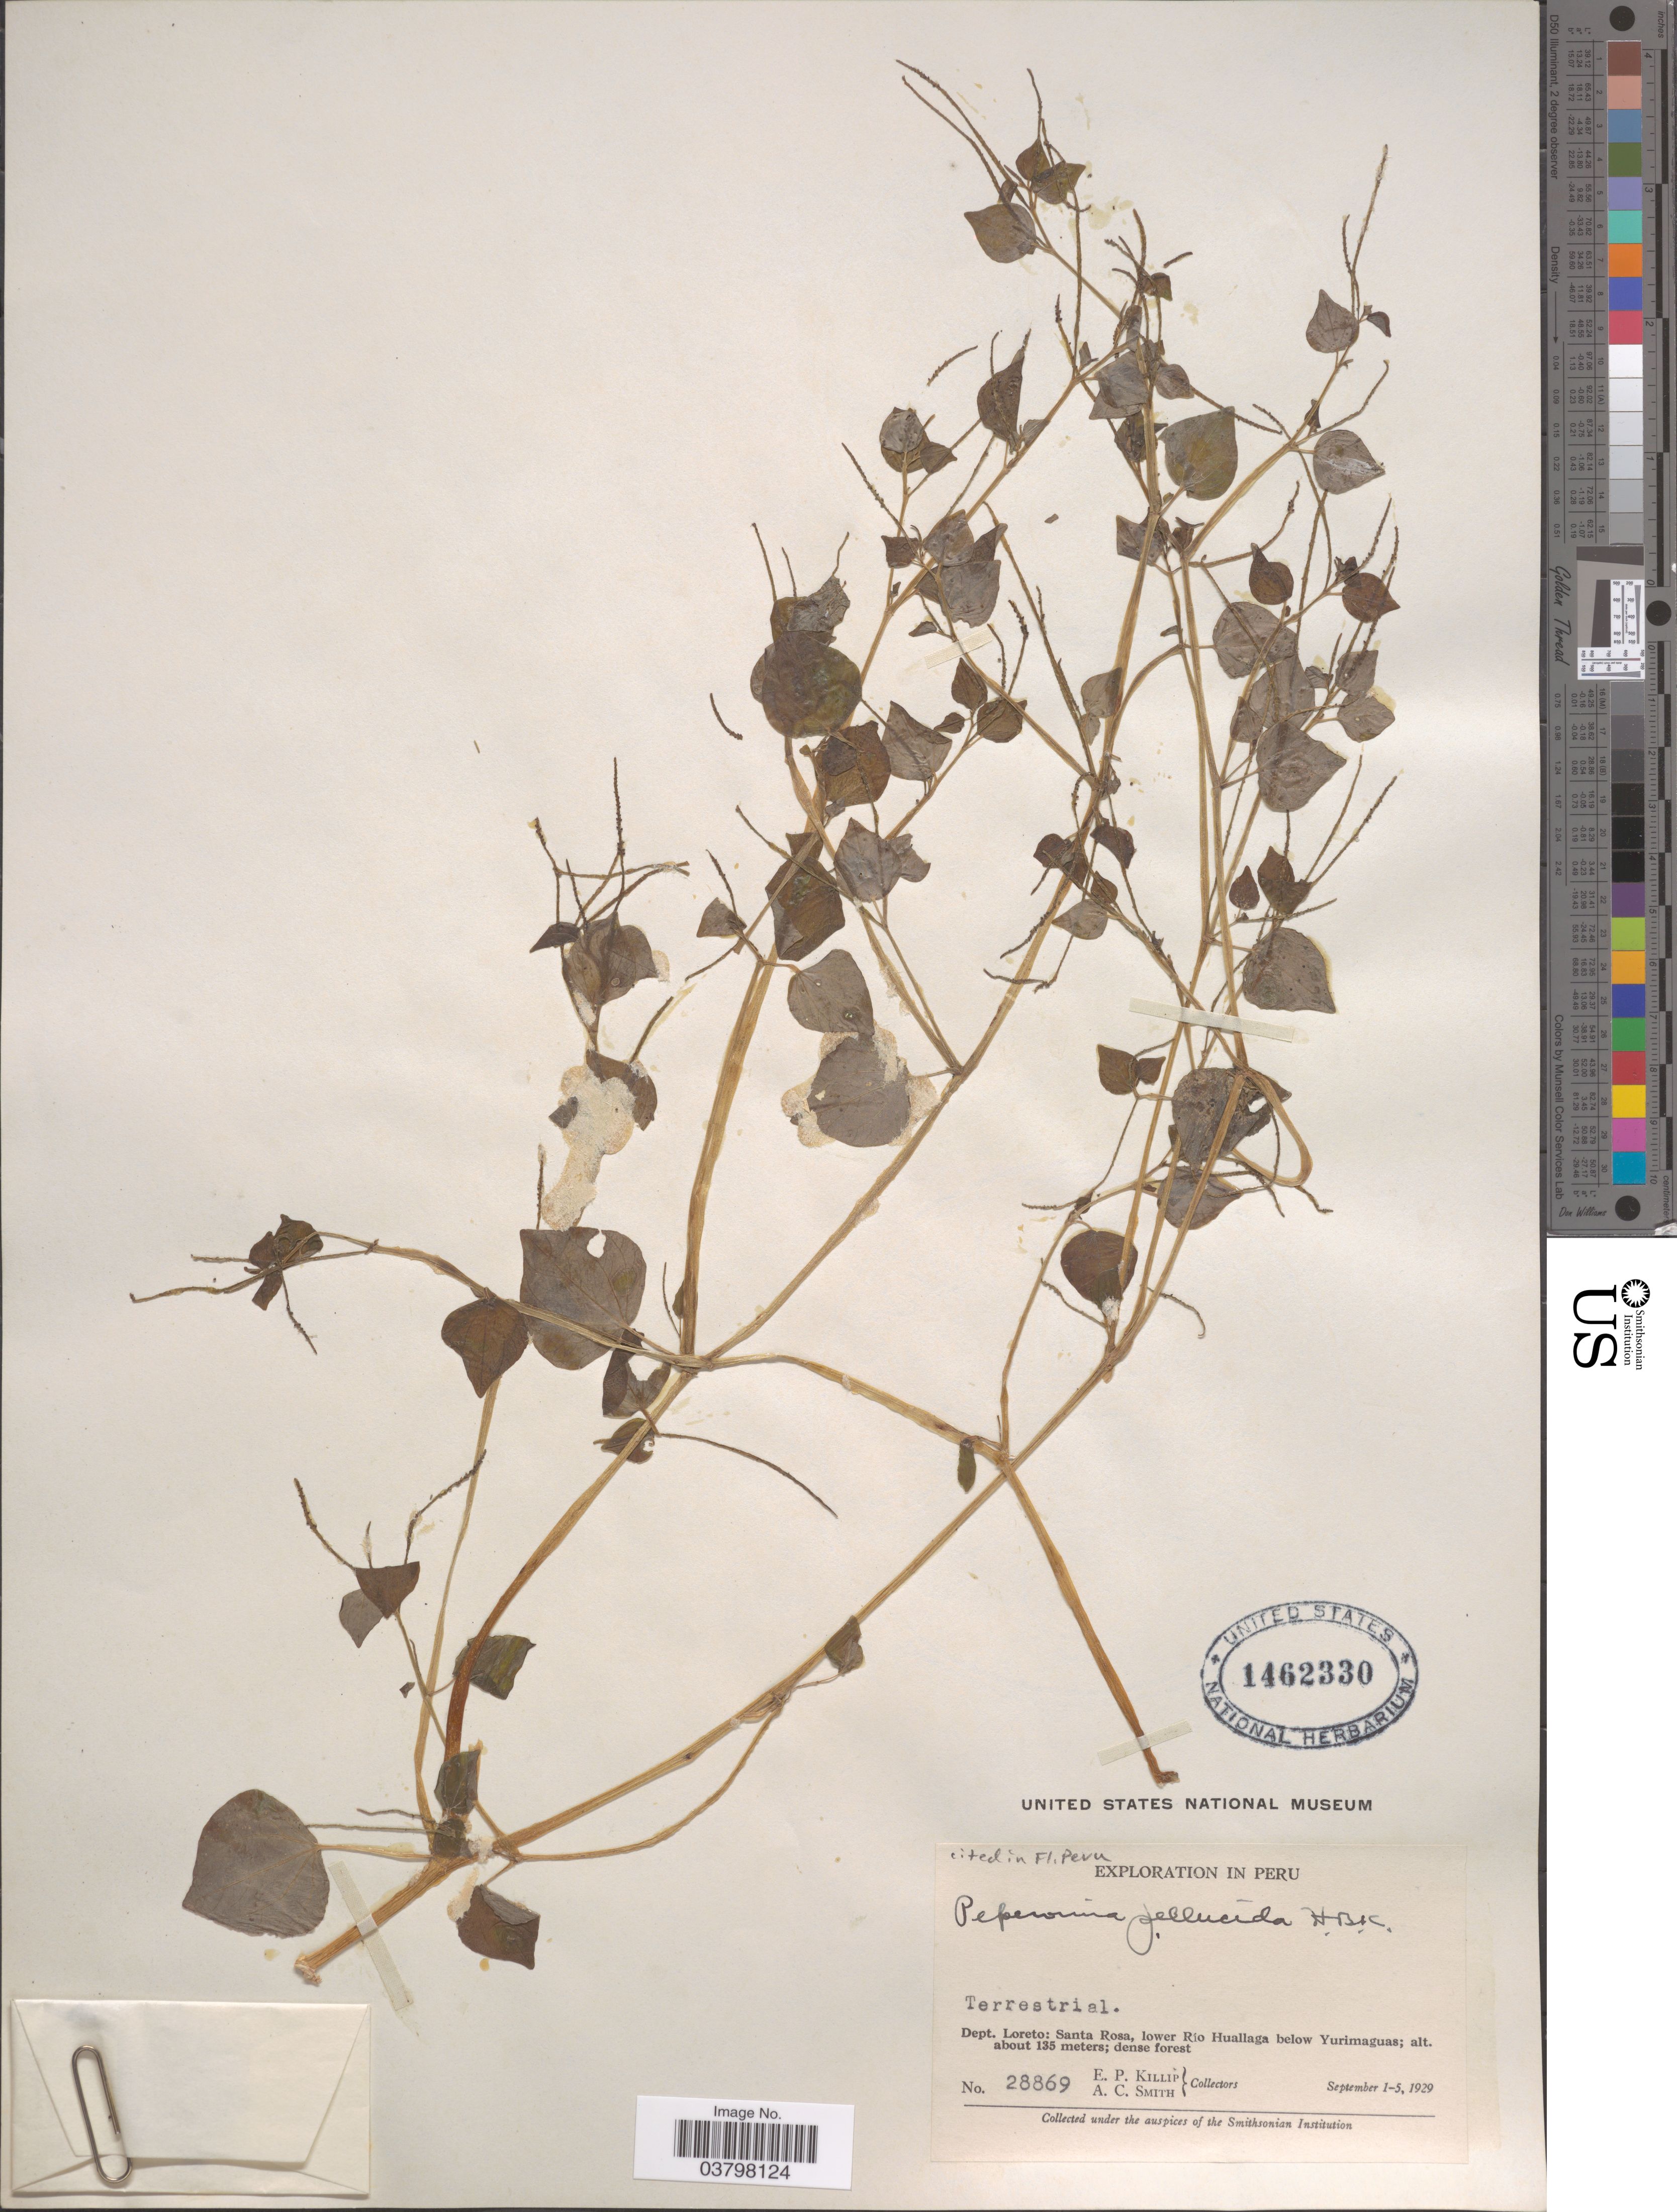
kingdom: Plantae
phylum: Tracheophyta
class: Magnoliopsida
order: Piperales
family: Piperaceae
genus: Peperomia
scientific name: Peperomia pellucida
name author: (L.) Kunth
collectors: E. P. Killip & A. C. Smith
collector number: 28869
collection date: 1929-09-01/1929-09-05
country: Peru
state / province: Loreto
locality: Dept. Loreto: Santa Rosa, lower Río Huallaga below Yurimaguas.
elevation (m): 135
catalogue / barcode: US 1462330